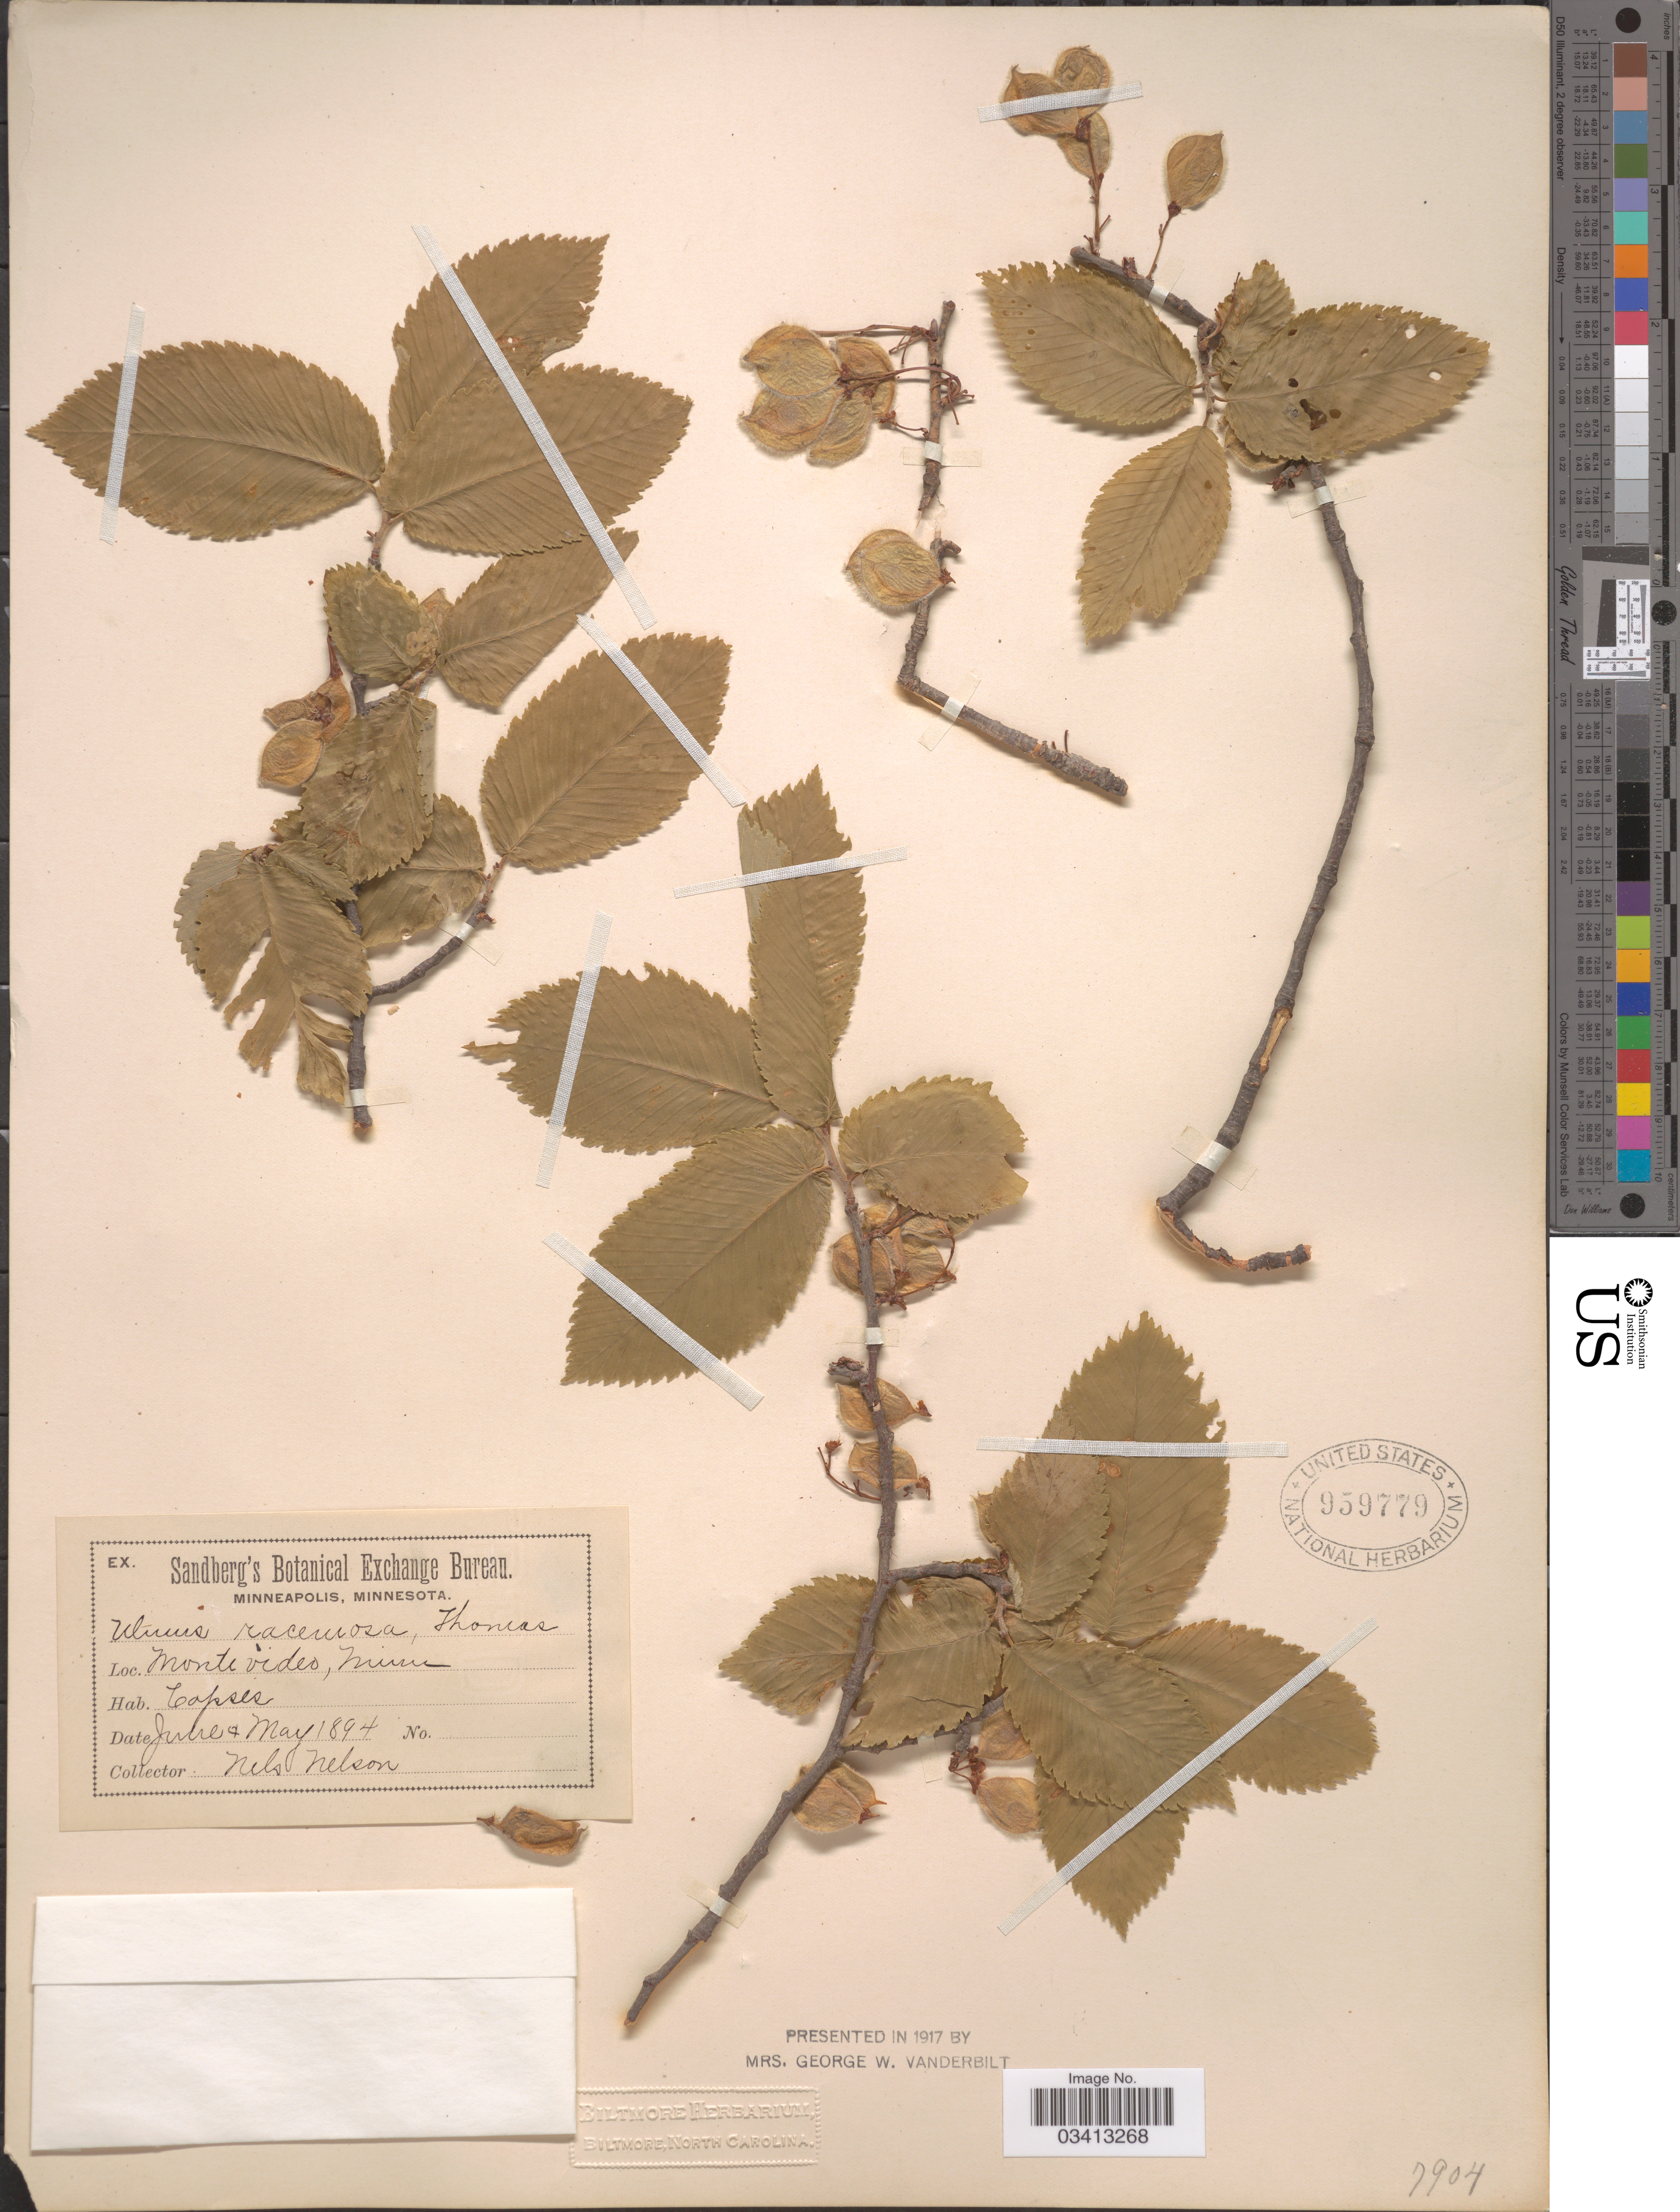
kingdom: Plantae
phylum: Tracheophyta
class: Magnoliopsida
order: Rosales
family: Ulmaceae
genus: Ulmus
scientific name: Ulmus thomasii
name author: Sarg.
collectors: N. A. Nelson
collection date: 1894-05/1894-06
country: United States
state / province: Minnesota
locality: Montevideo.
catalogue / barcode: US 959779